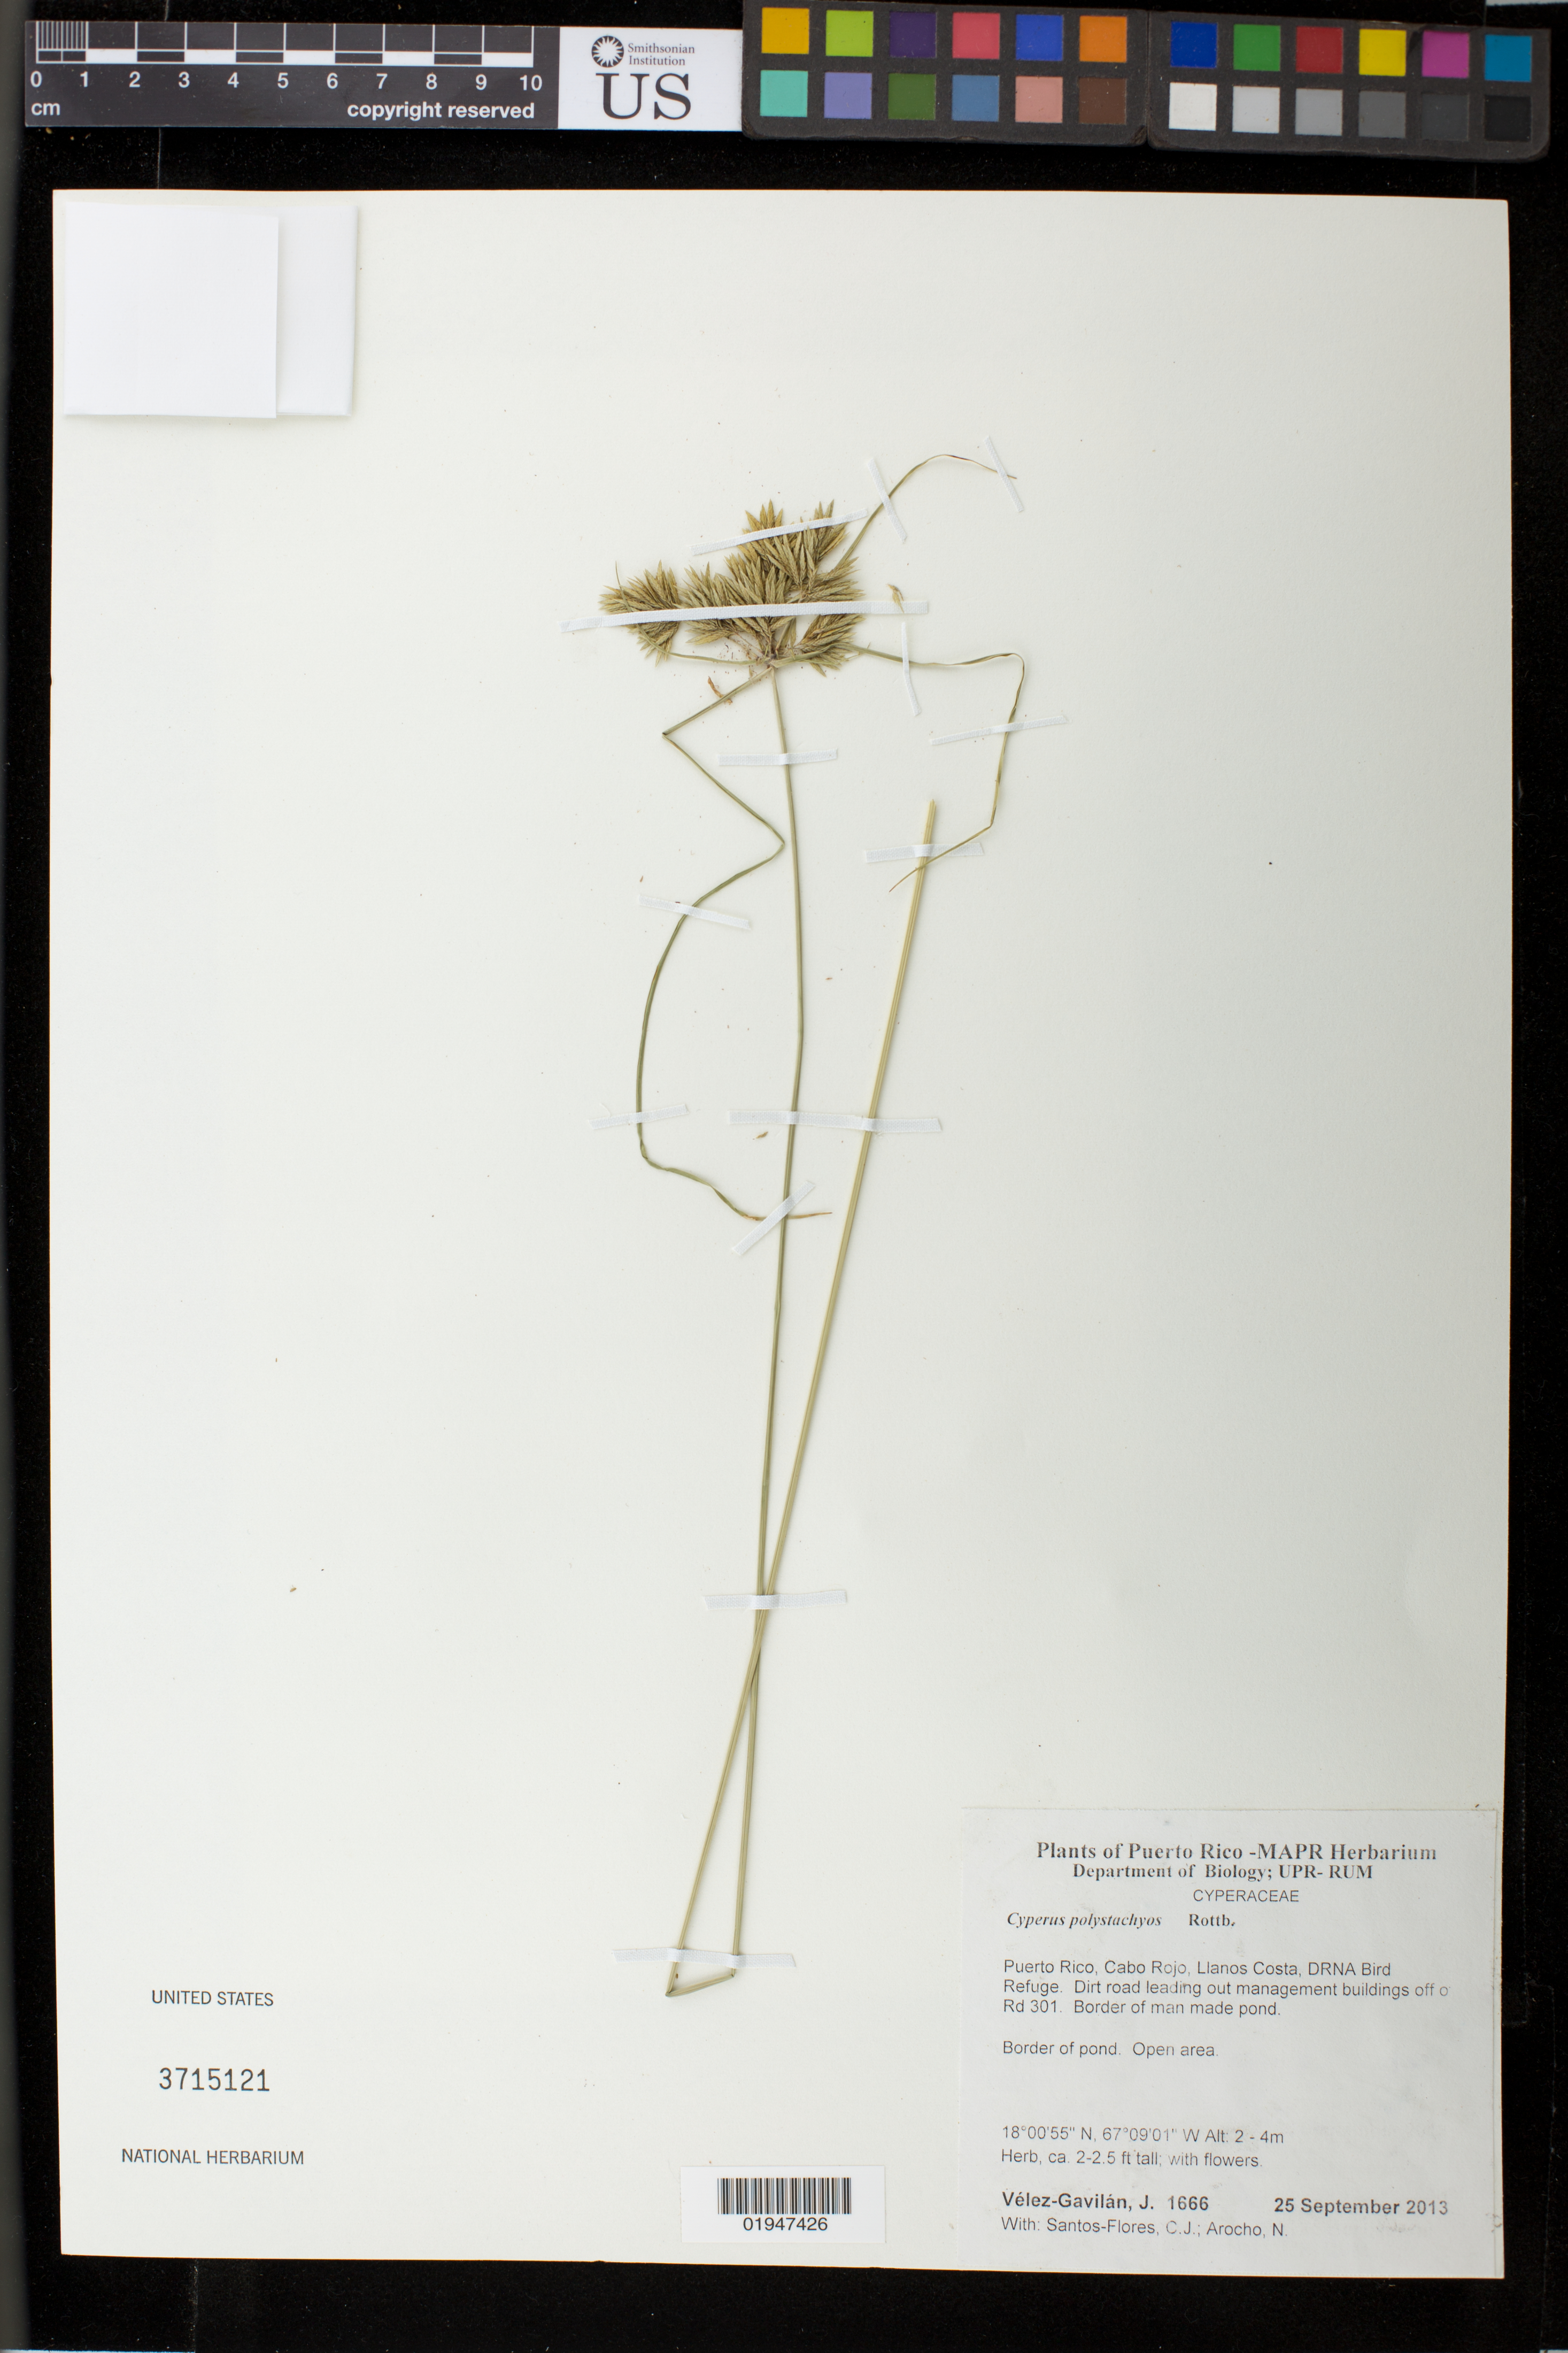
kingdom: Plantae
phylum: Tracheophyta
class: Liliopsida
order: Poales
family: Cyperaceae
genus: Cyperus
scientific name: Cyperus polystachyos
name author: Rottb.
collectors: J. Vélez-Gavilán, C. Santos-Flores & N. Arocho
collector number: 1666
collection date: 2013-09-25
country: Puerto Rico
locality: Cabo Rojo, Llanos Costa, DRNA Bird Refuge. Dirt road leading out management buildings off of Rd 301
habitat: Border of man made pond. Open area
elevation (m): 2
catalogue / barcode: US 3715121